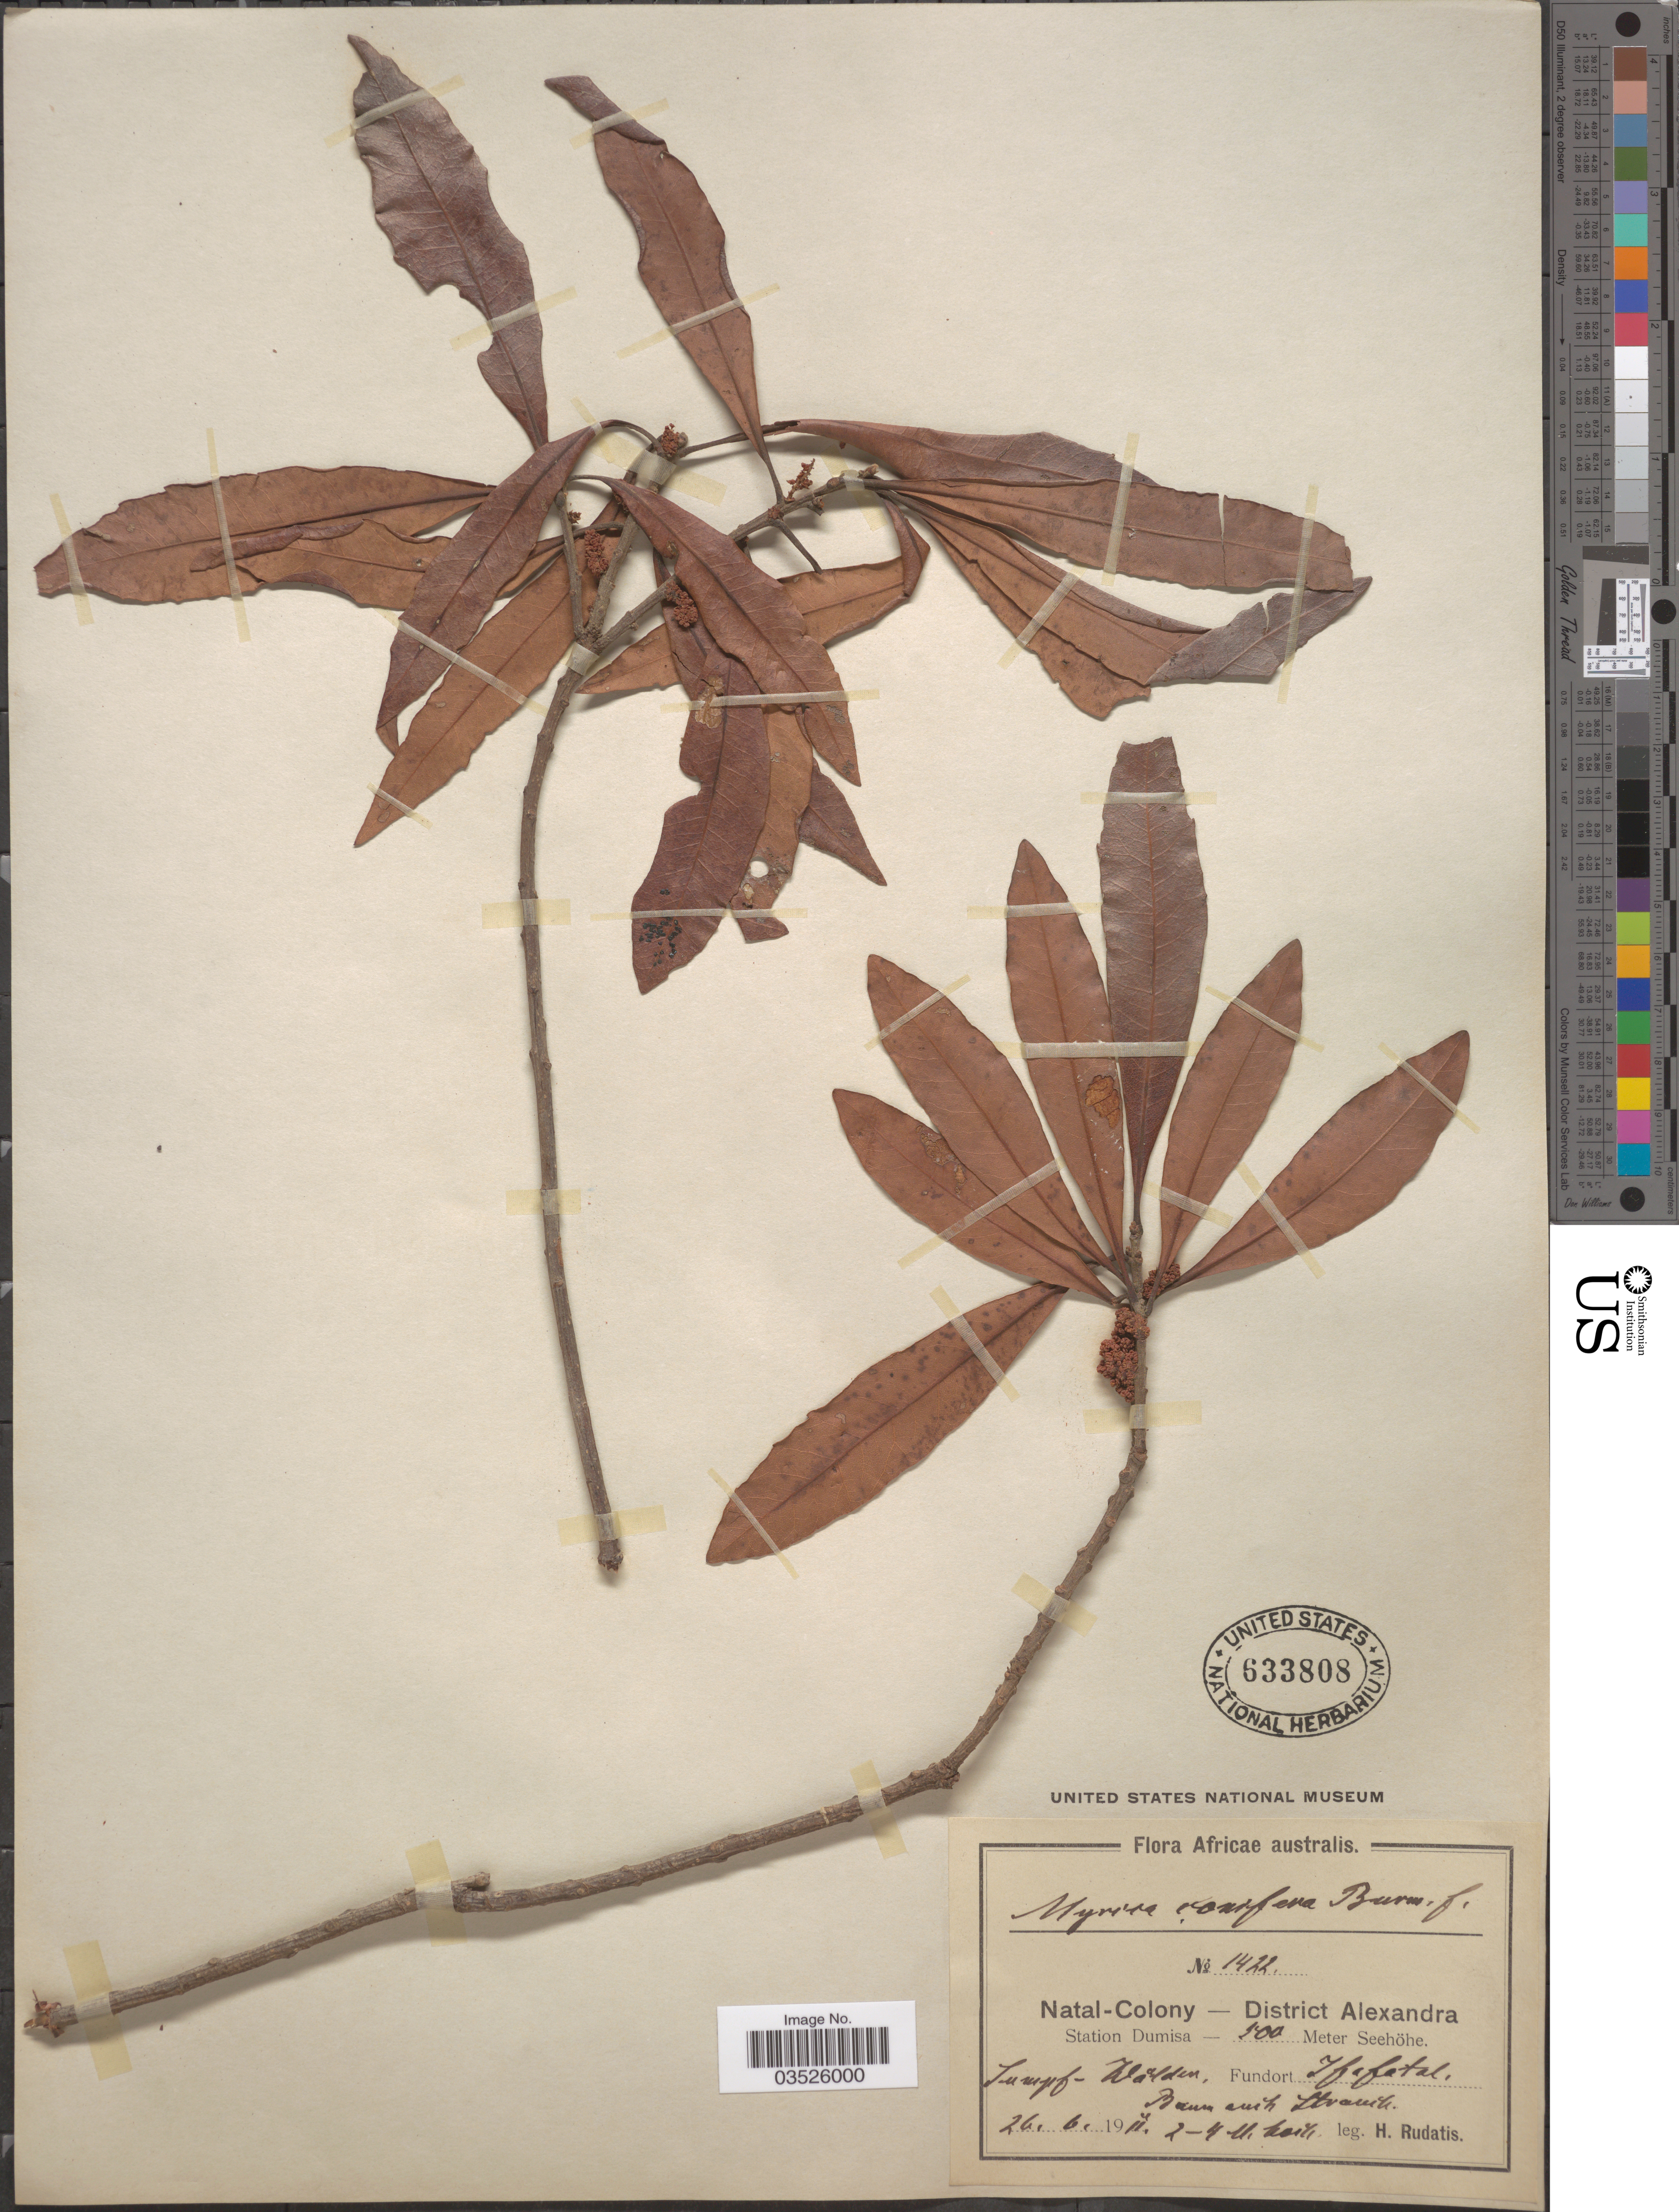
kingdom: Plantae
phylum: Tracheophyta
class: Magnoliopsida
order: Fagales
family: Myricaceae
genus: Morella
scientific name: Morella serrata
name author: (Lam.) Killick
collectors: H. Rudatis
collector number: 1422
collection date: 1911-06-26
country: South Africa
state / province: KwaZulu-Natal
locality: Africae australis. Natal-Colony - District Alexandra. Station Dumisa. Ifafatal [interpreted].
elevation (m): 500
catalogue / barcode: US 633808